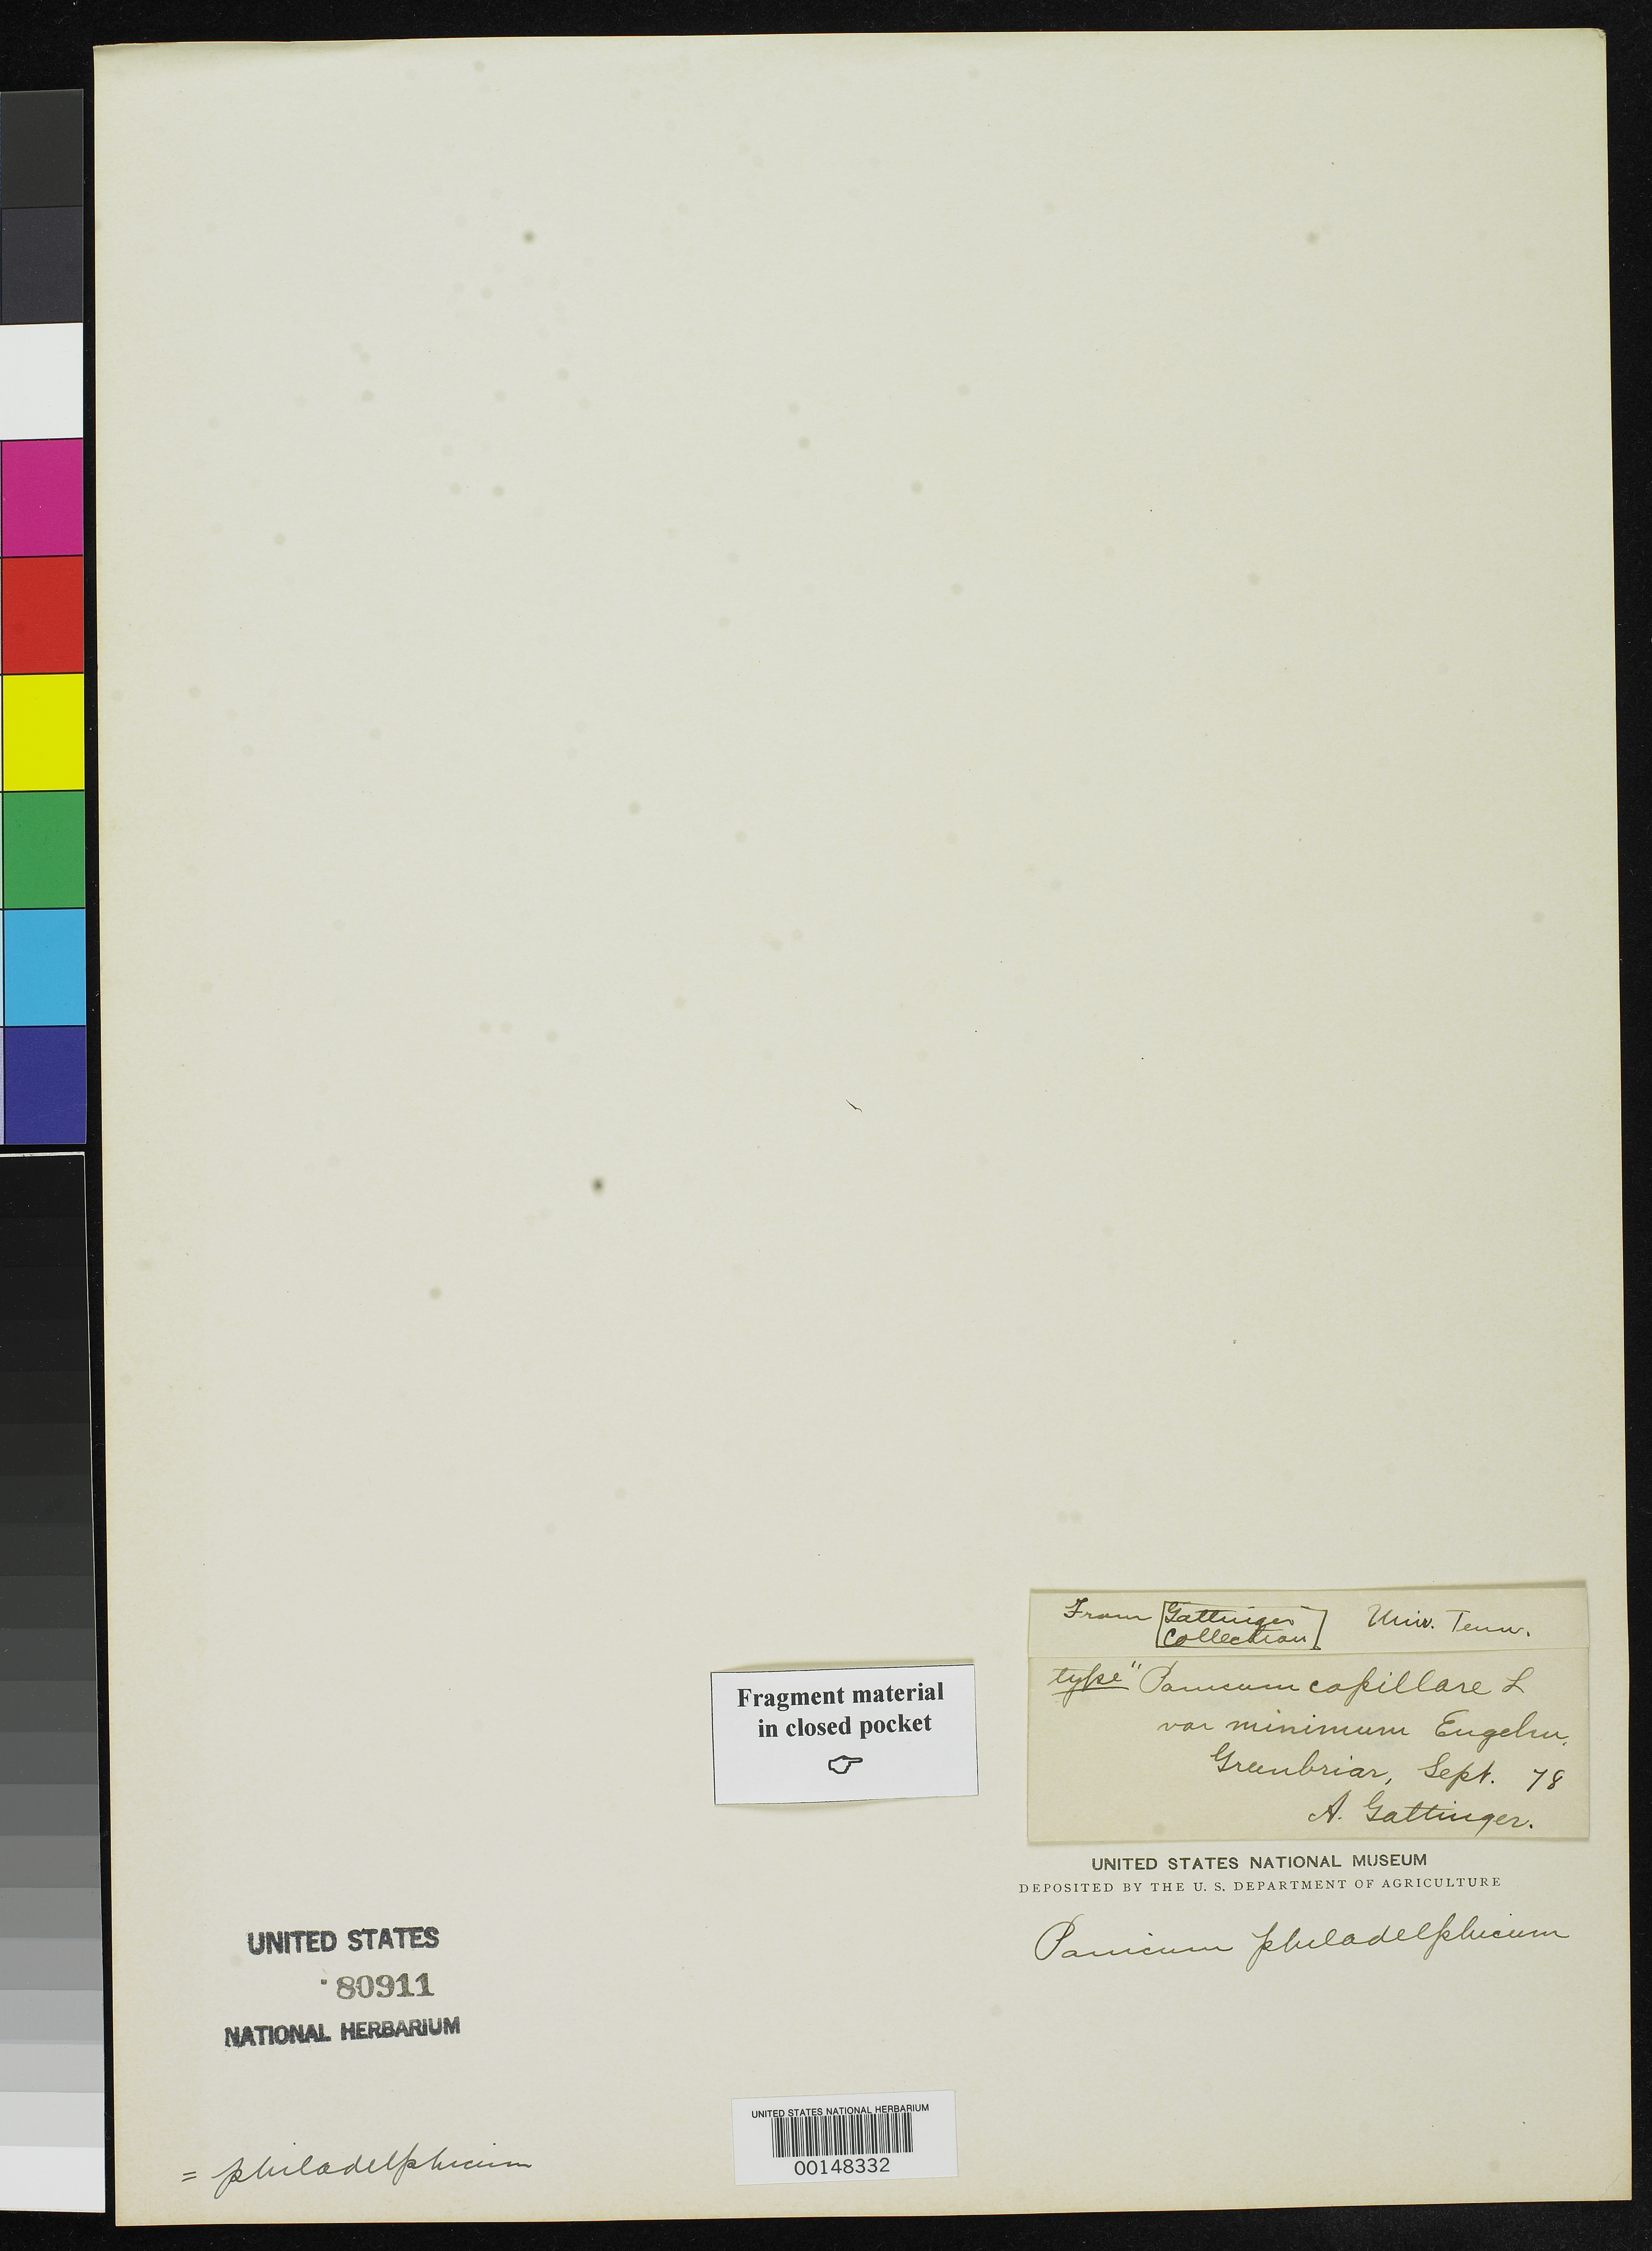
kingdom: Plantae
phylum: Tracheophyta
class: Liliopsida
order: Poales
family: Poaceae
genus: Panicum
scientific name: Panicum capillare var. minimum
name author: Engelm. ex Gatt.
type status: Type Fragment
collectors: A. Gattinger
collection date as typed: Sep 1878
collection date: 1878-09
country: United States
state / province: Tennessee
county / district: Robertson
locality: Near Green Brier.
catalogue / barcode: US 80911